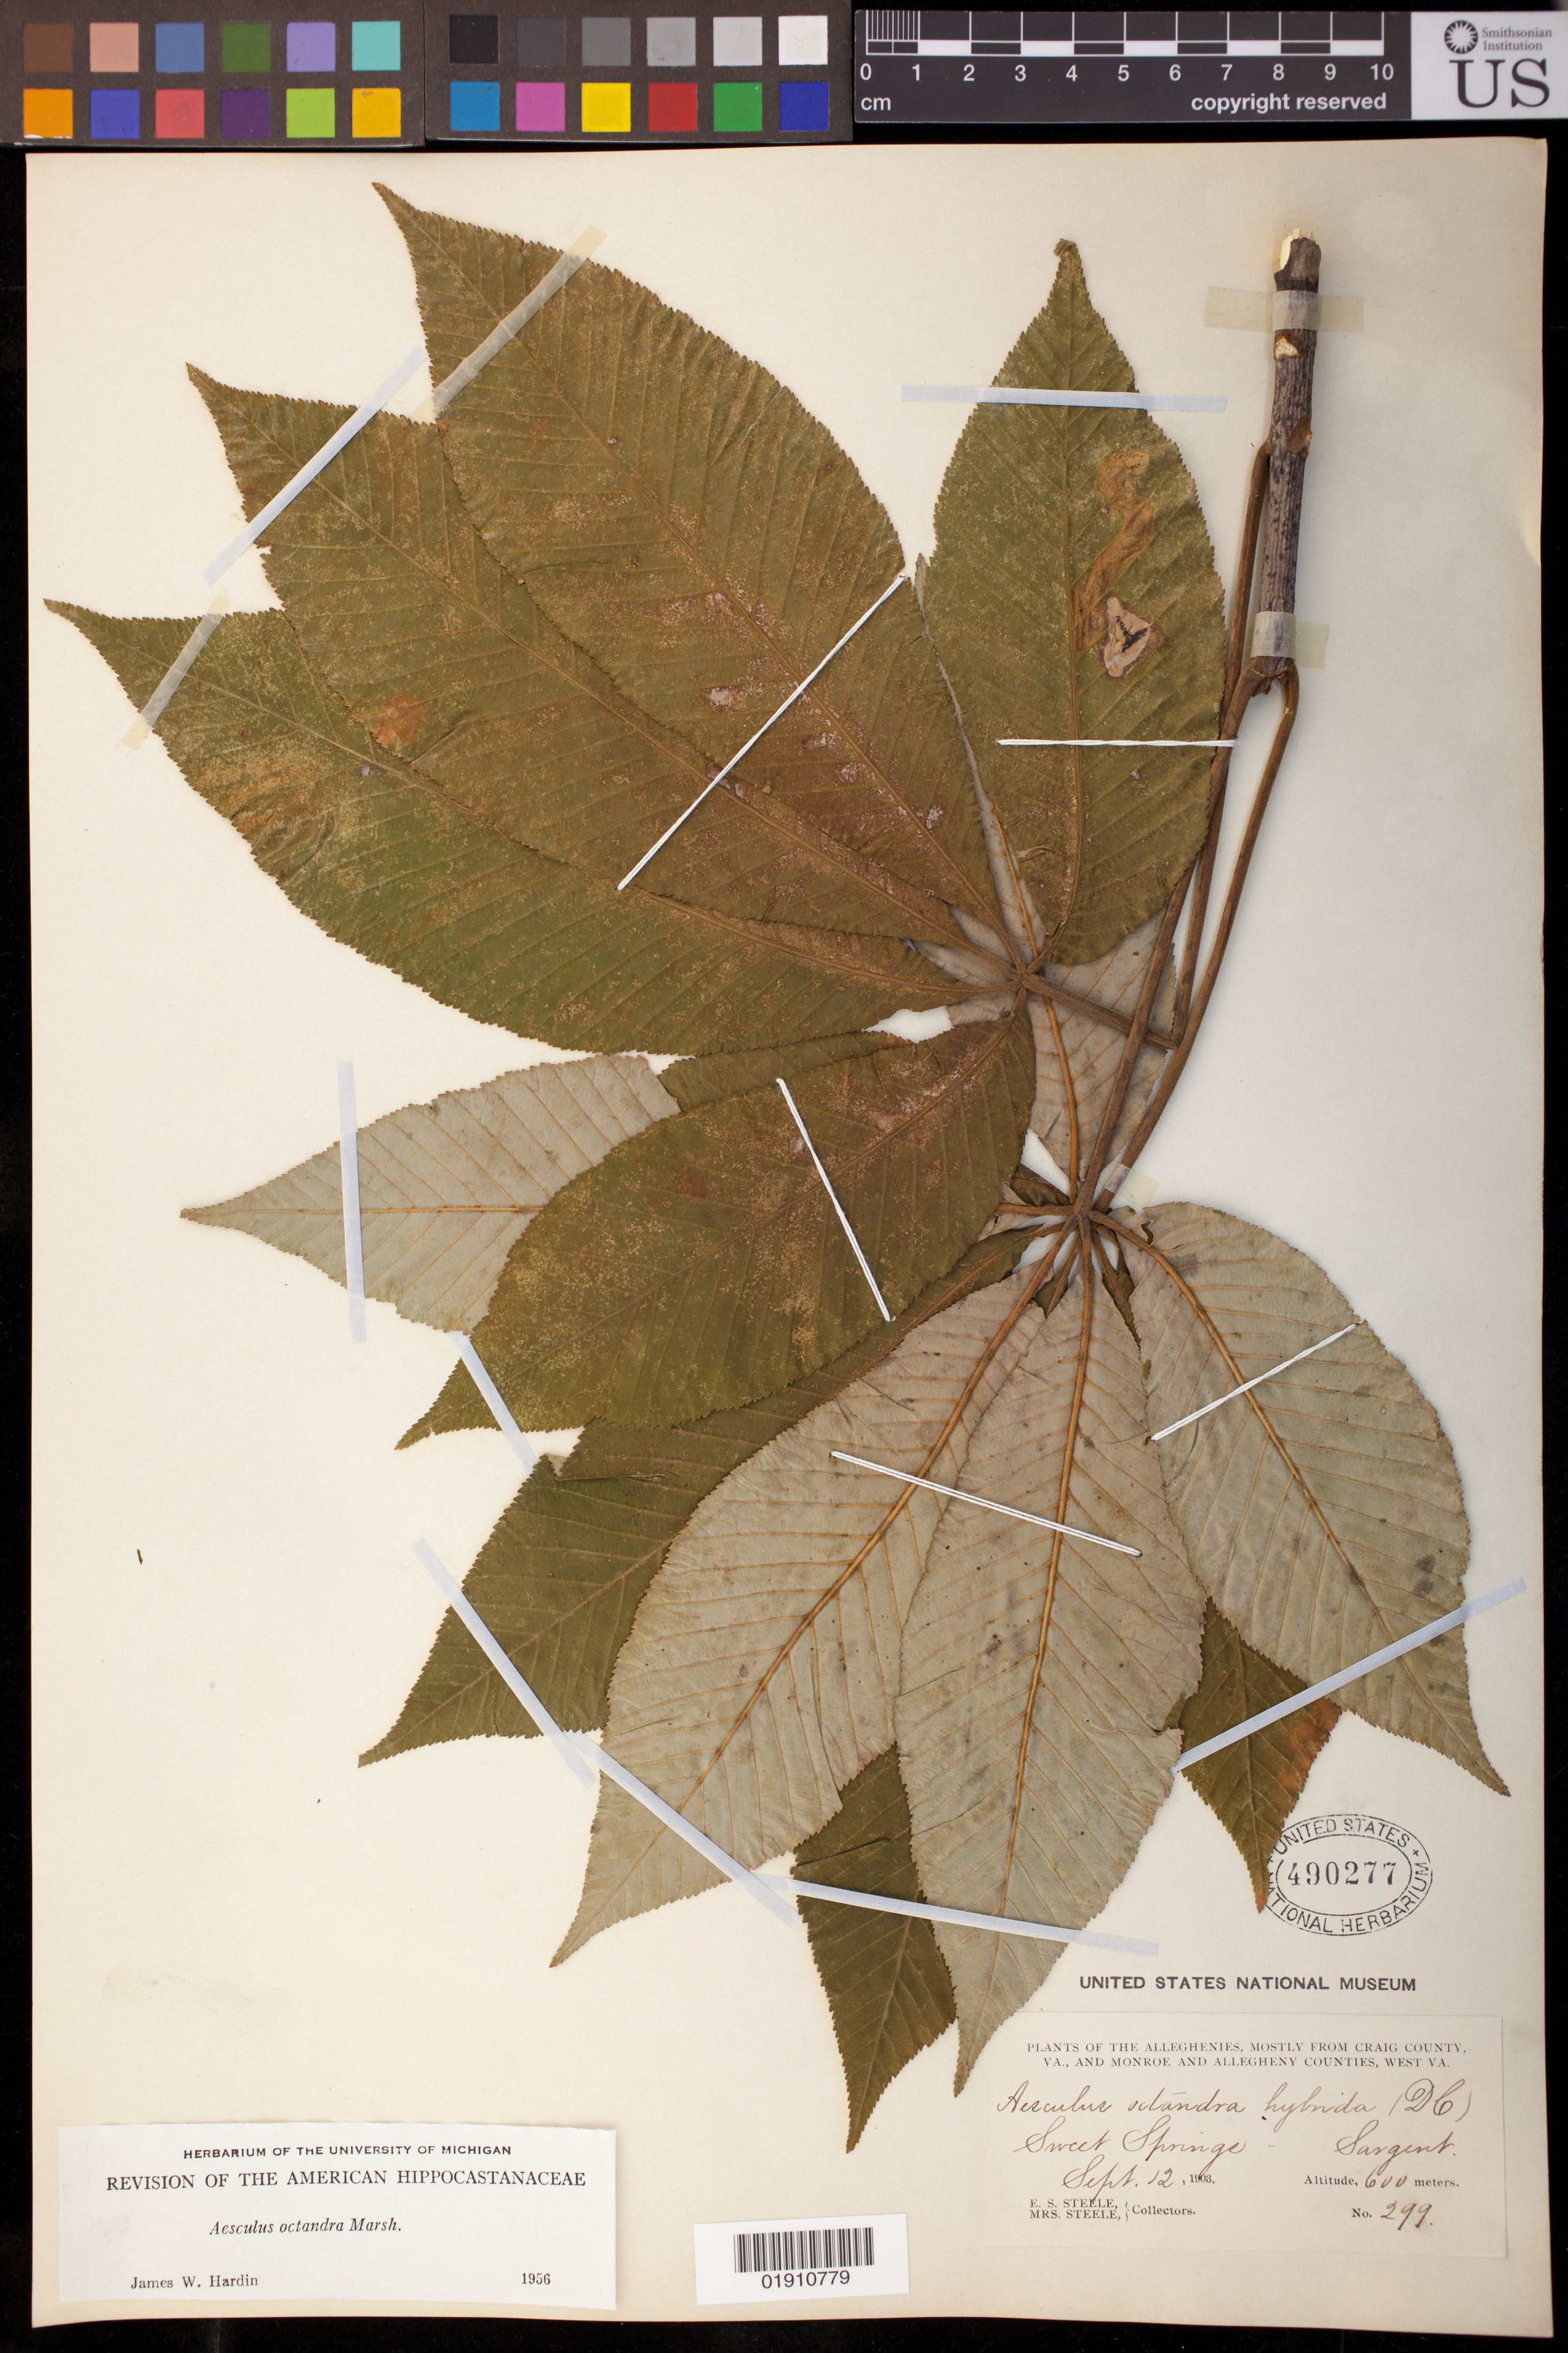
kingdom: Plantae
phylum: Tracheophyta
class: Magnoliopsida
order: Sapindales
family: Sapindaceae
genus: Aesculus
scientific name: Aesculus octandra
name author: Marshall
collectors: E. Steele & Mrs. E. S. Steele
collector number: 299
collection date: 1903-09-12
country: United States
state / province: West Virginia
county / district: Monroe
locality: Sweet Springs; Sargent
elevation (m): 600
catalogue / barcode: US 490277